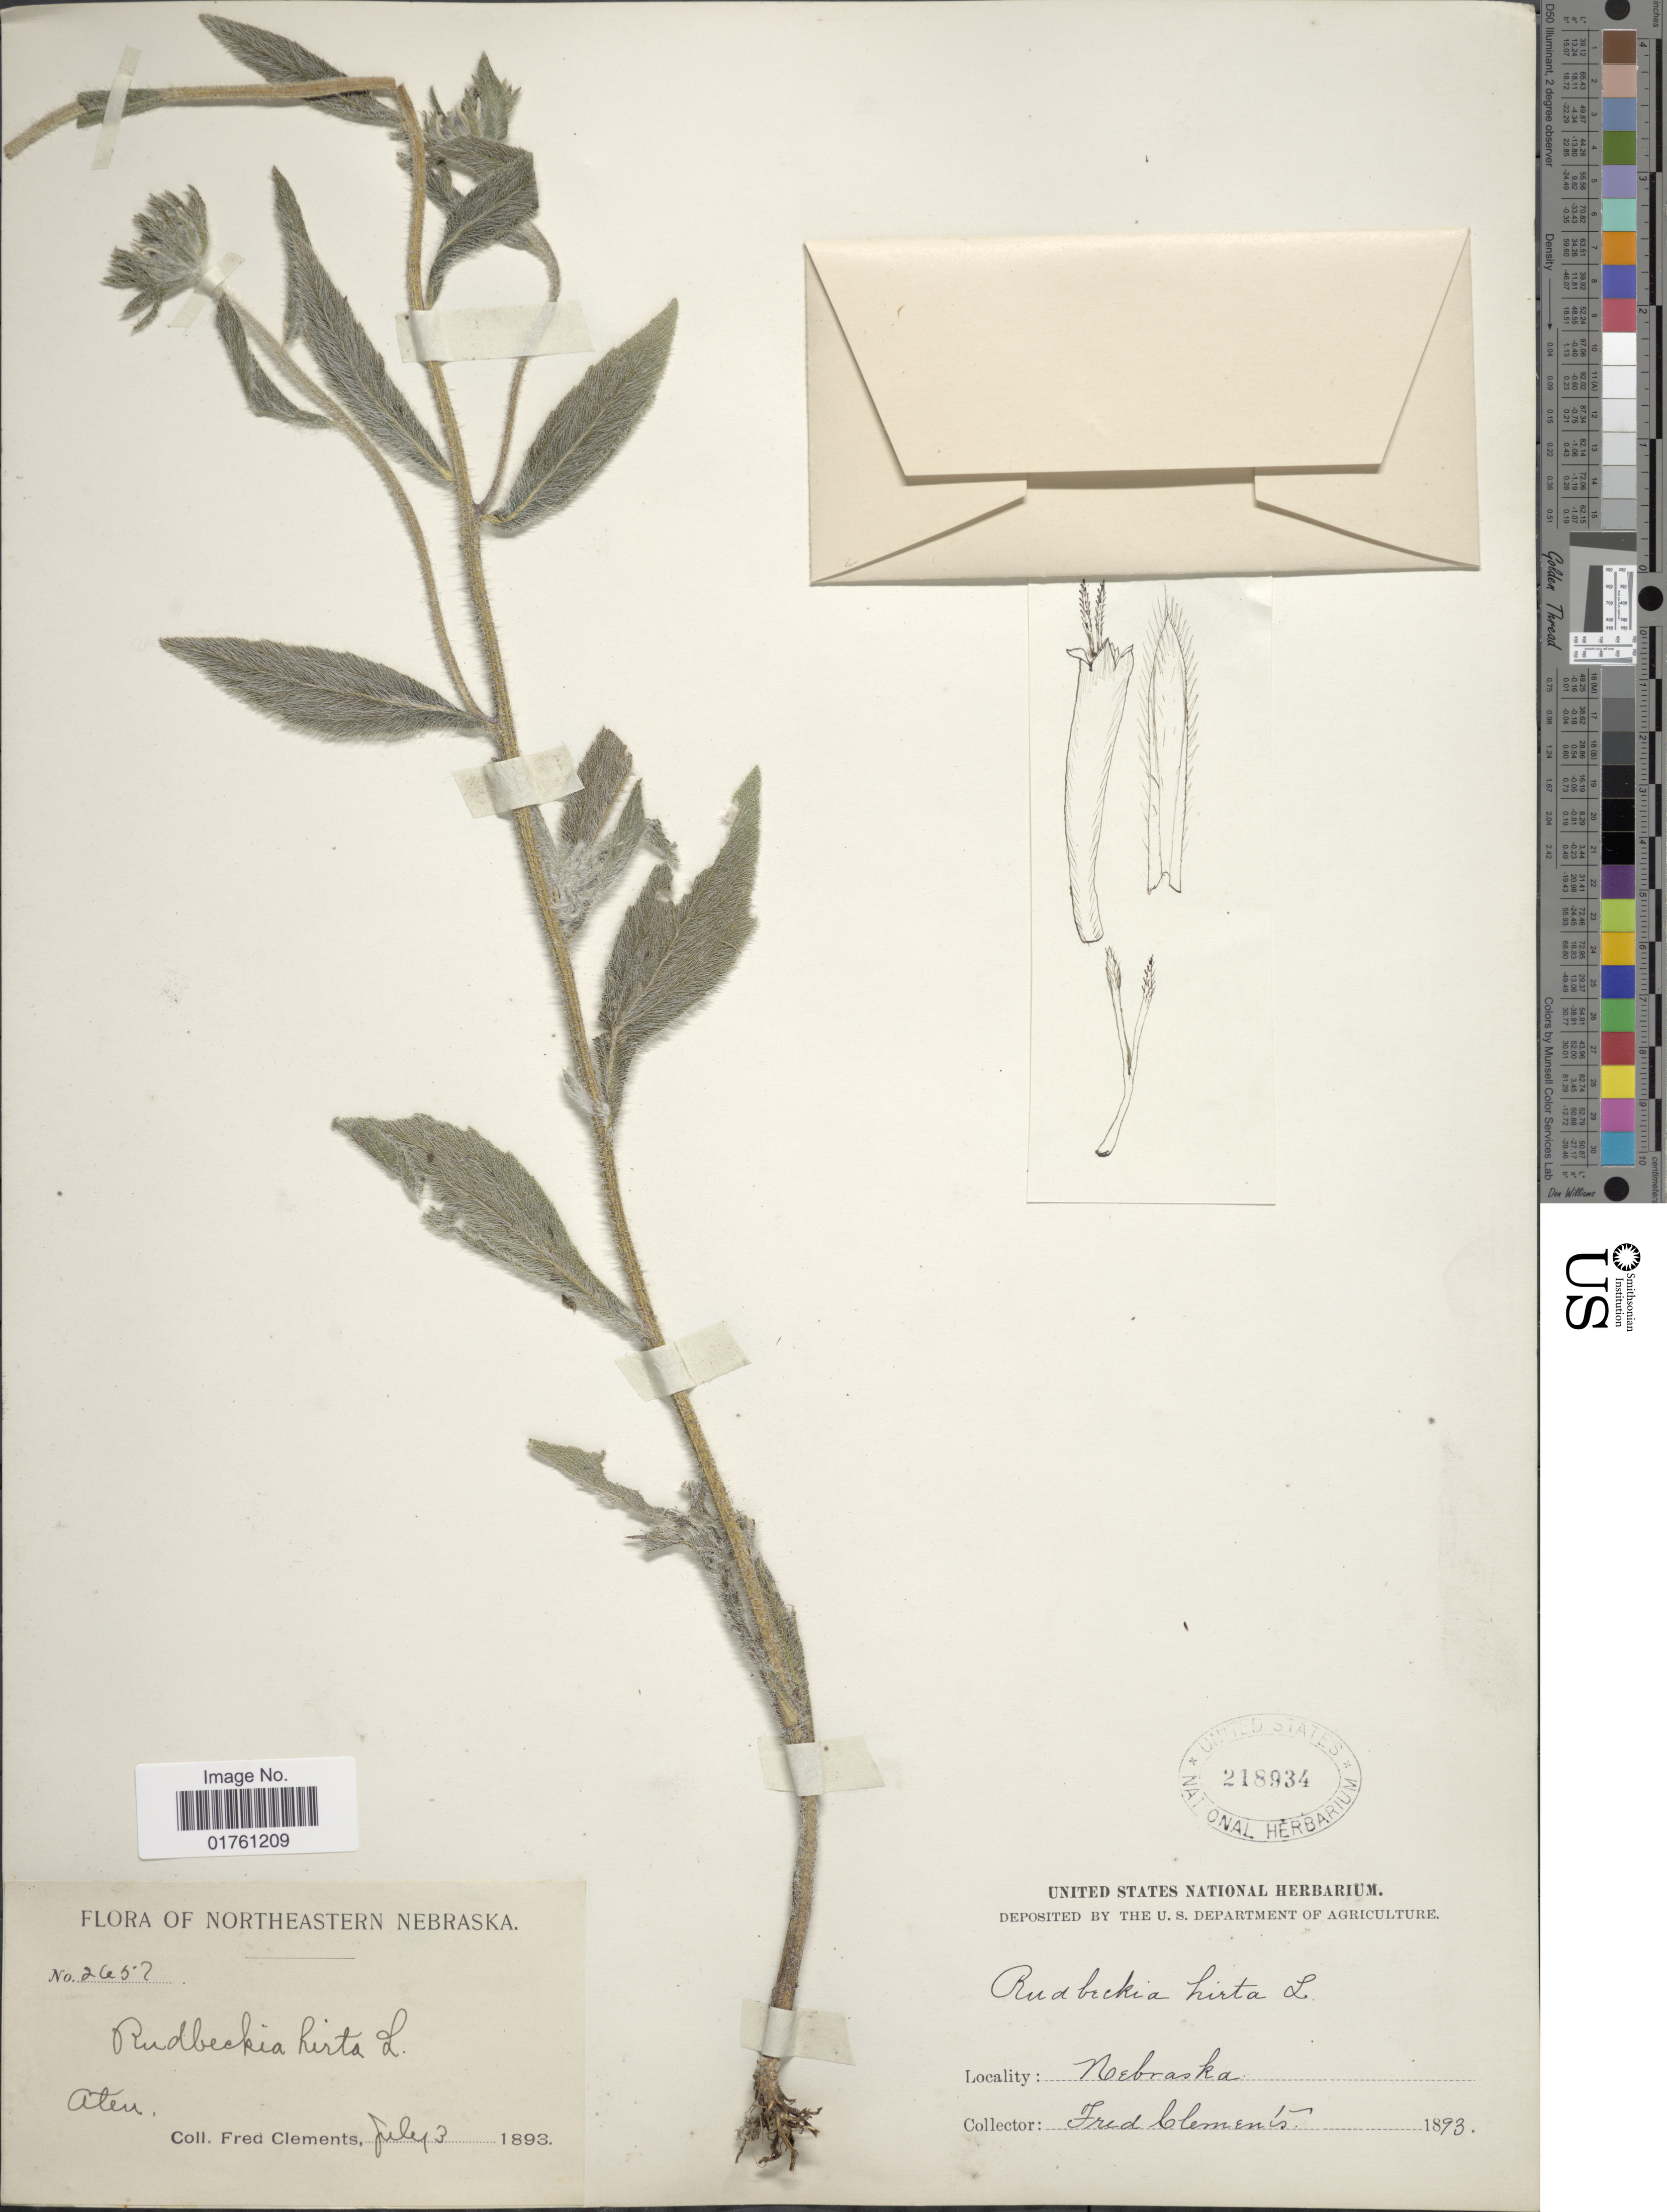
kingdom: Plantae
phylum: Tracheophyta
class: Magnoliopsida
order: Asterales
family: Asteraceae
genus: Rudbeckia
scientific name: Rudbeckia hirta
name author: L.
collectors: F. E. Clements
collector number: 2657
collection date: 1893-07-03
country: United States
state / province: Nebraska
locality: Northeastern Nebraska, Aten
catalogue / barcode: US 218934